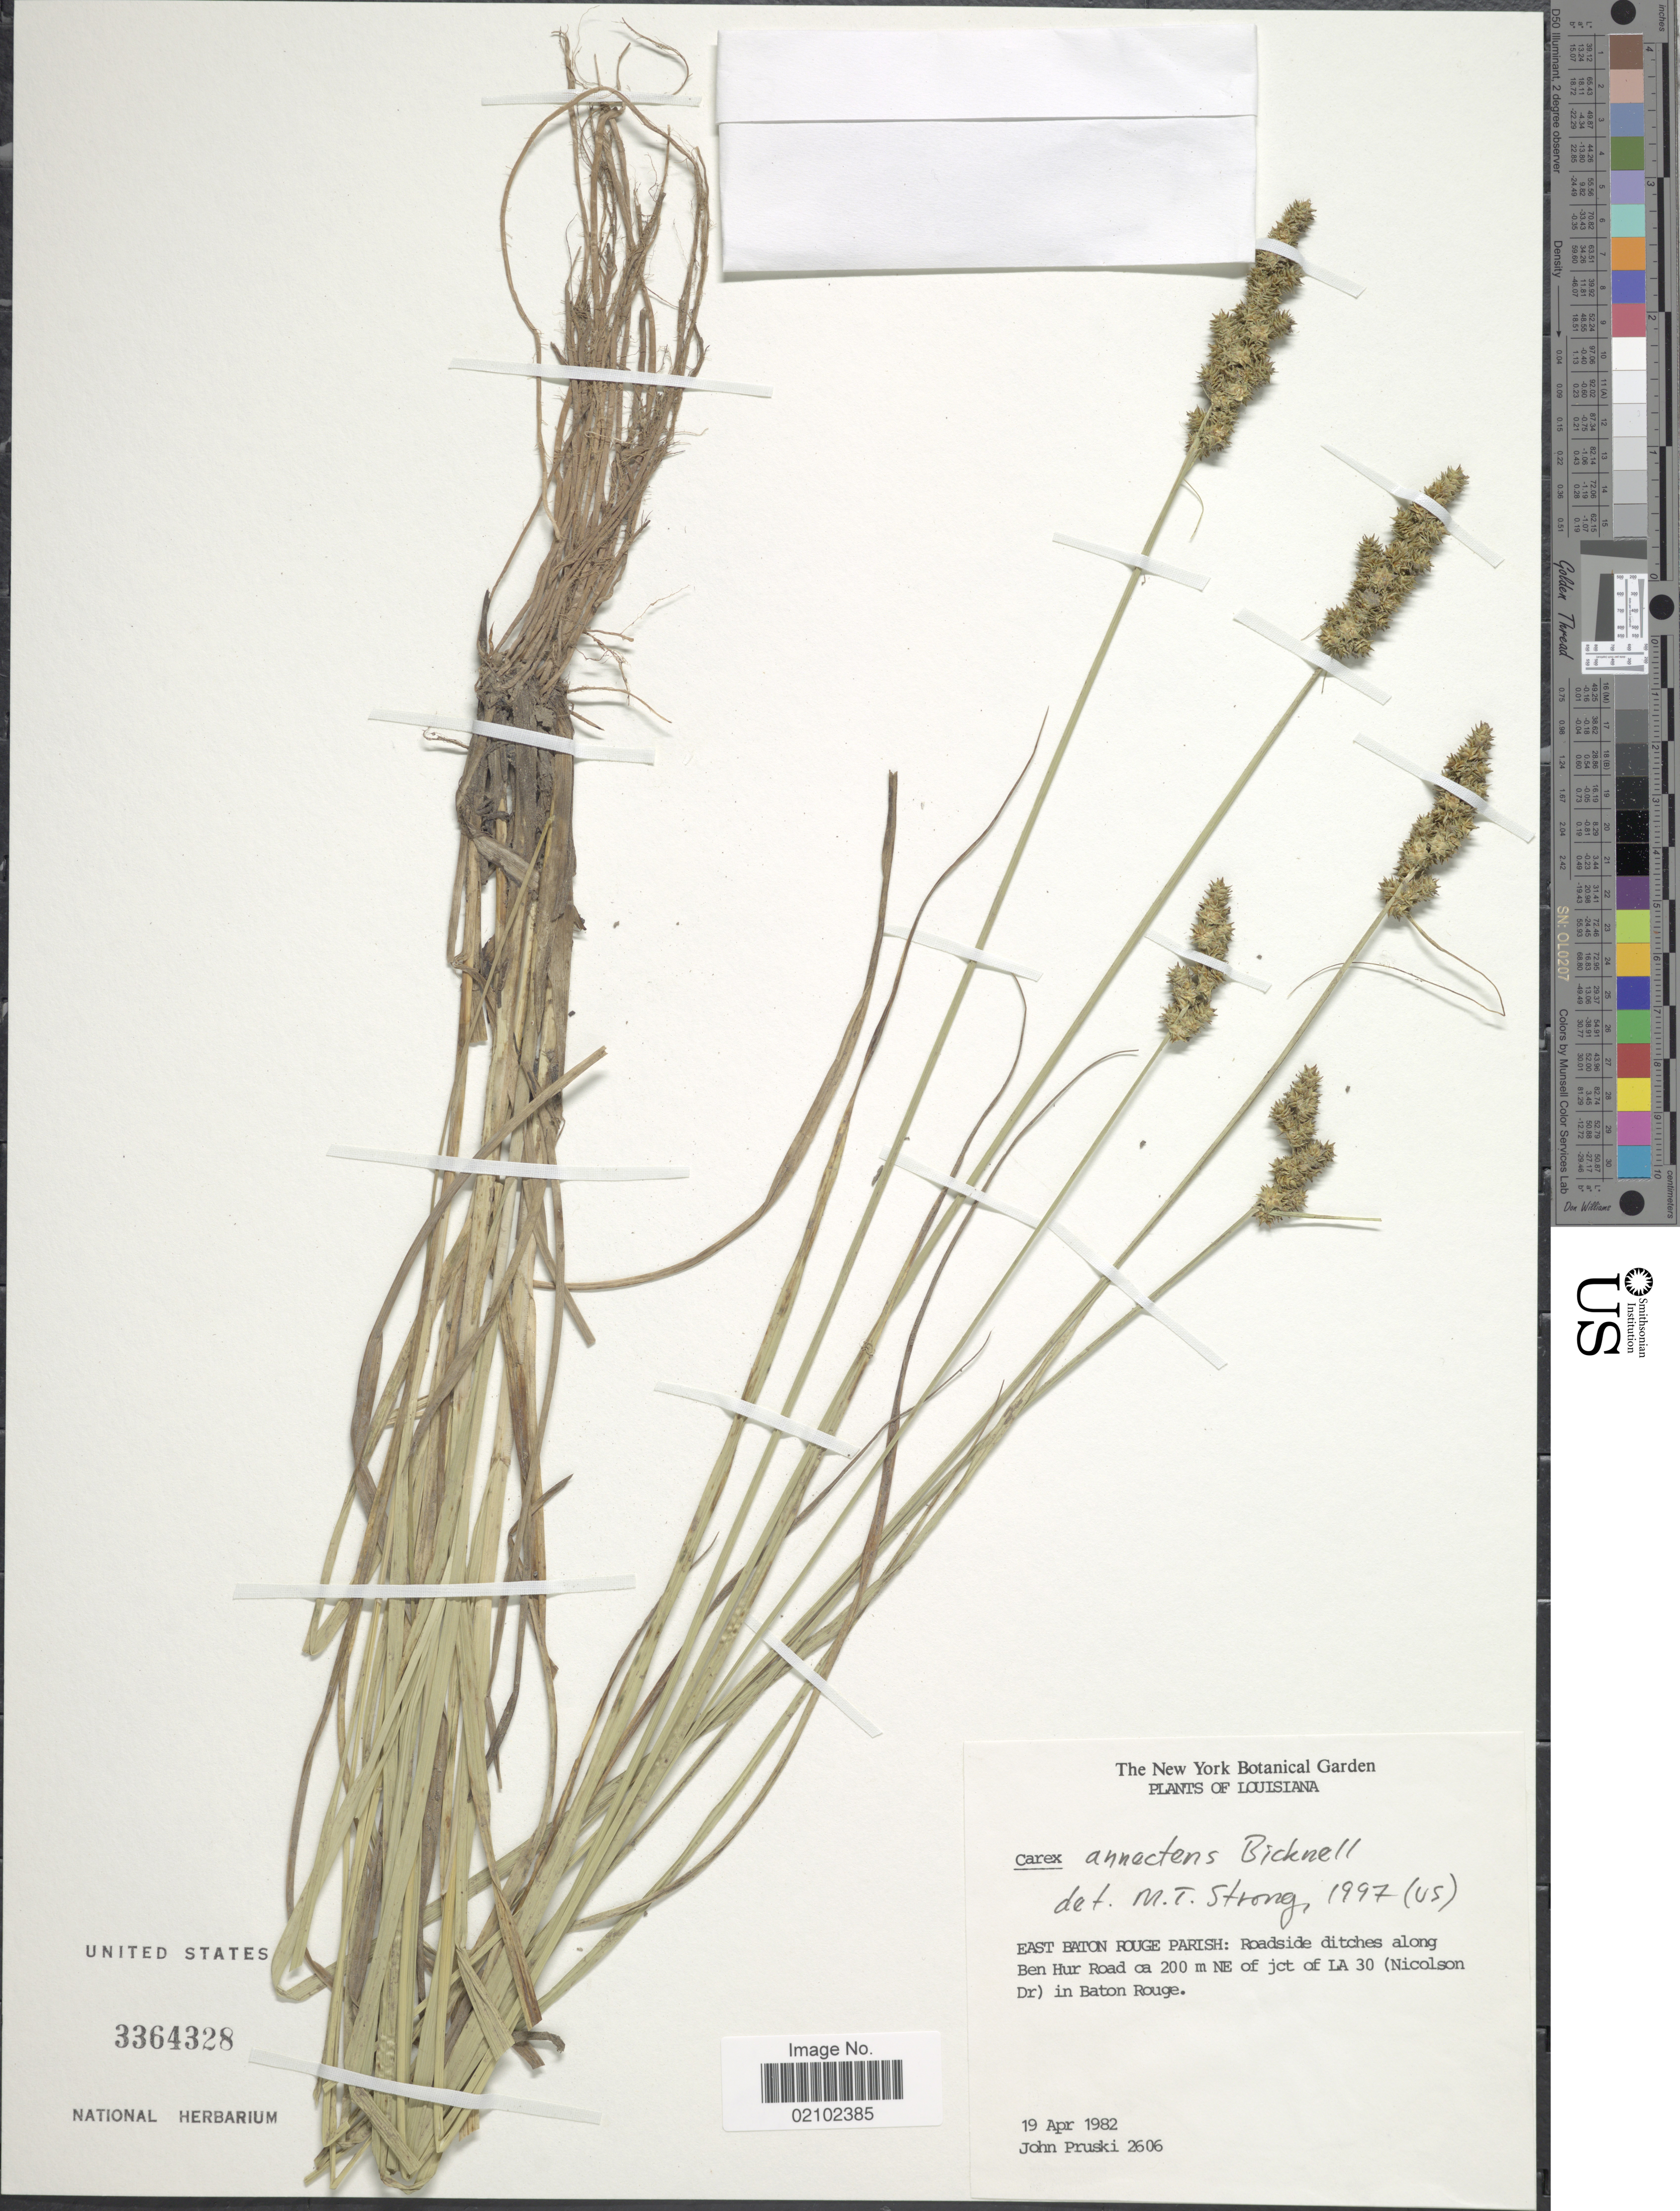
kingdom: Plantae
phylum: Tracheophyta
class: Liliopsida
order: Poales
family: Cyperaceae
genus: Carex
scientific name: Carex annectens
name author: (E.P. Bicknell) E.P. Bicknell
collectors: J. F. Pruski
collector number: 2606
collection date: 1982-04-19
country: United States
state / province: Louisiana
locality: East Baton Rouge Parish: Roadside ditches along Ben Hur Road ca. 200 m NE of jct of LA 30 (Nicolson Dr) in Baton Rouge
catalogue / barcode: US 3364328